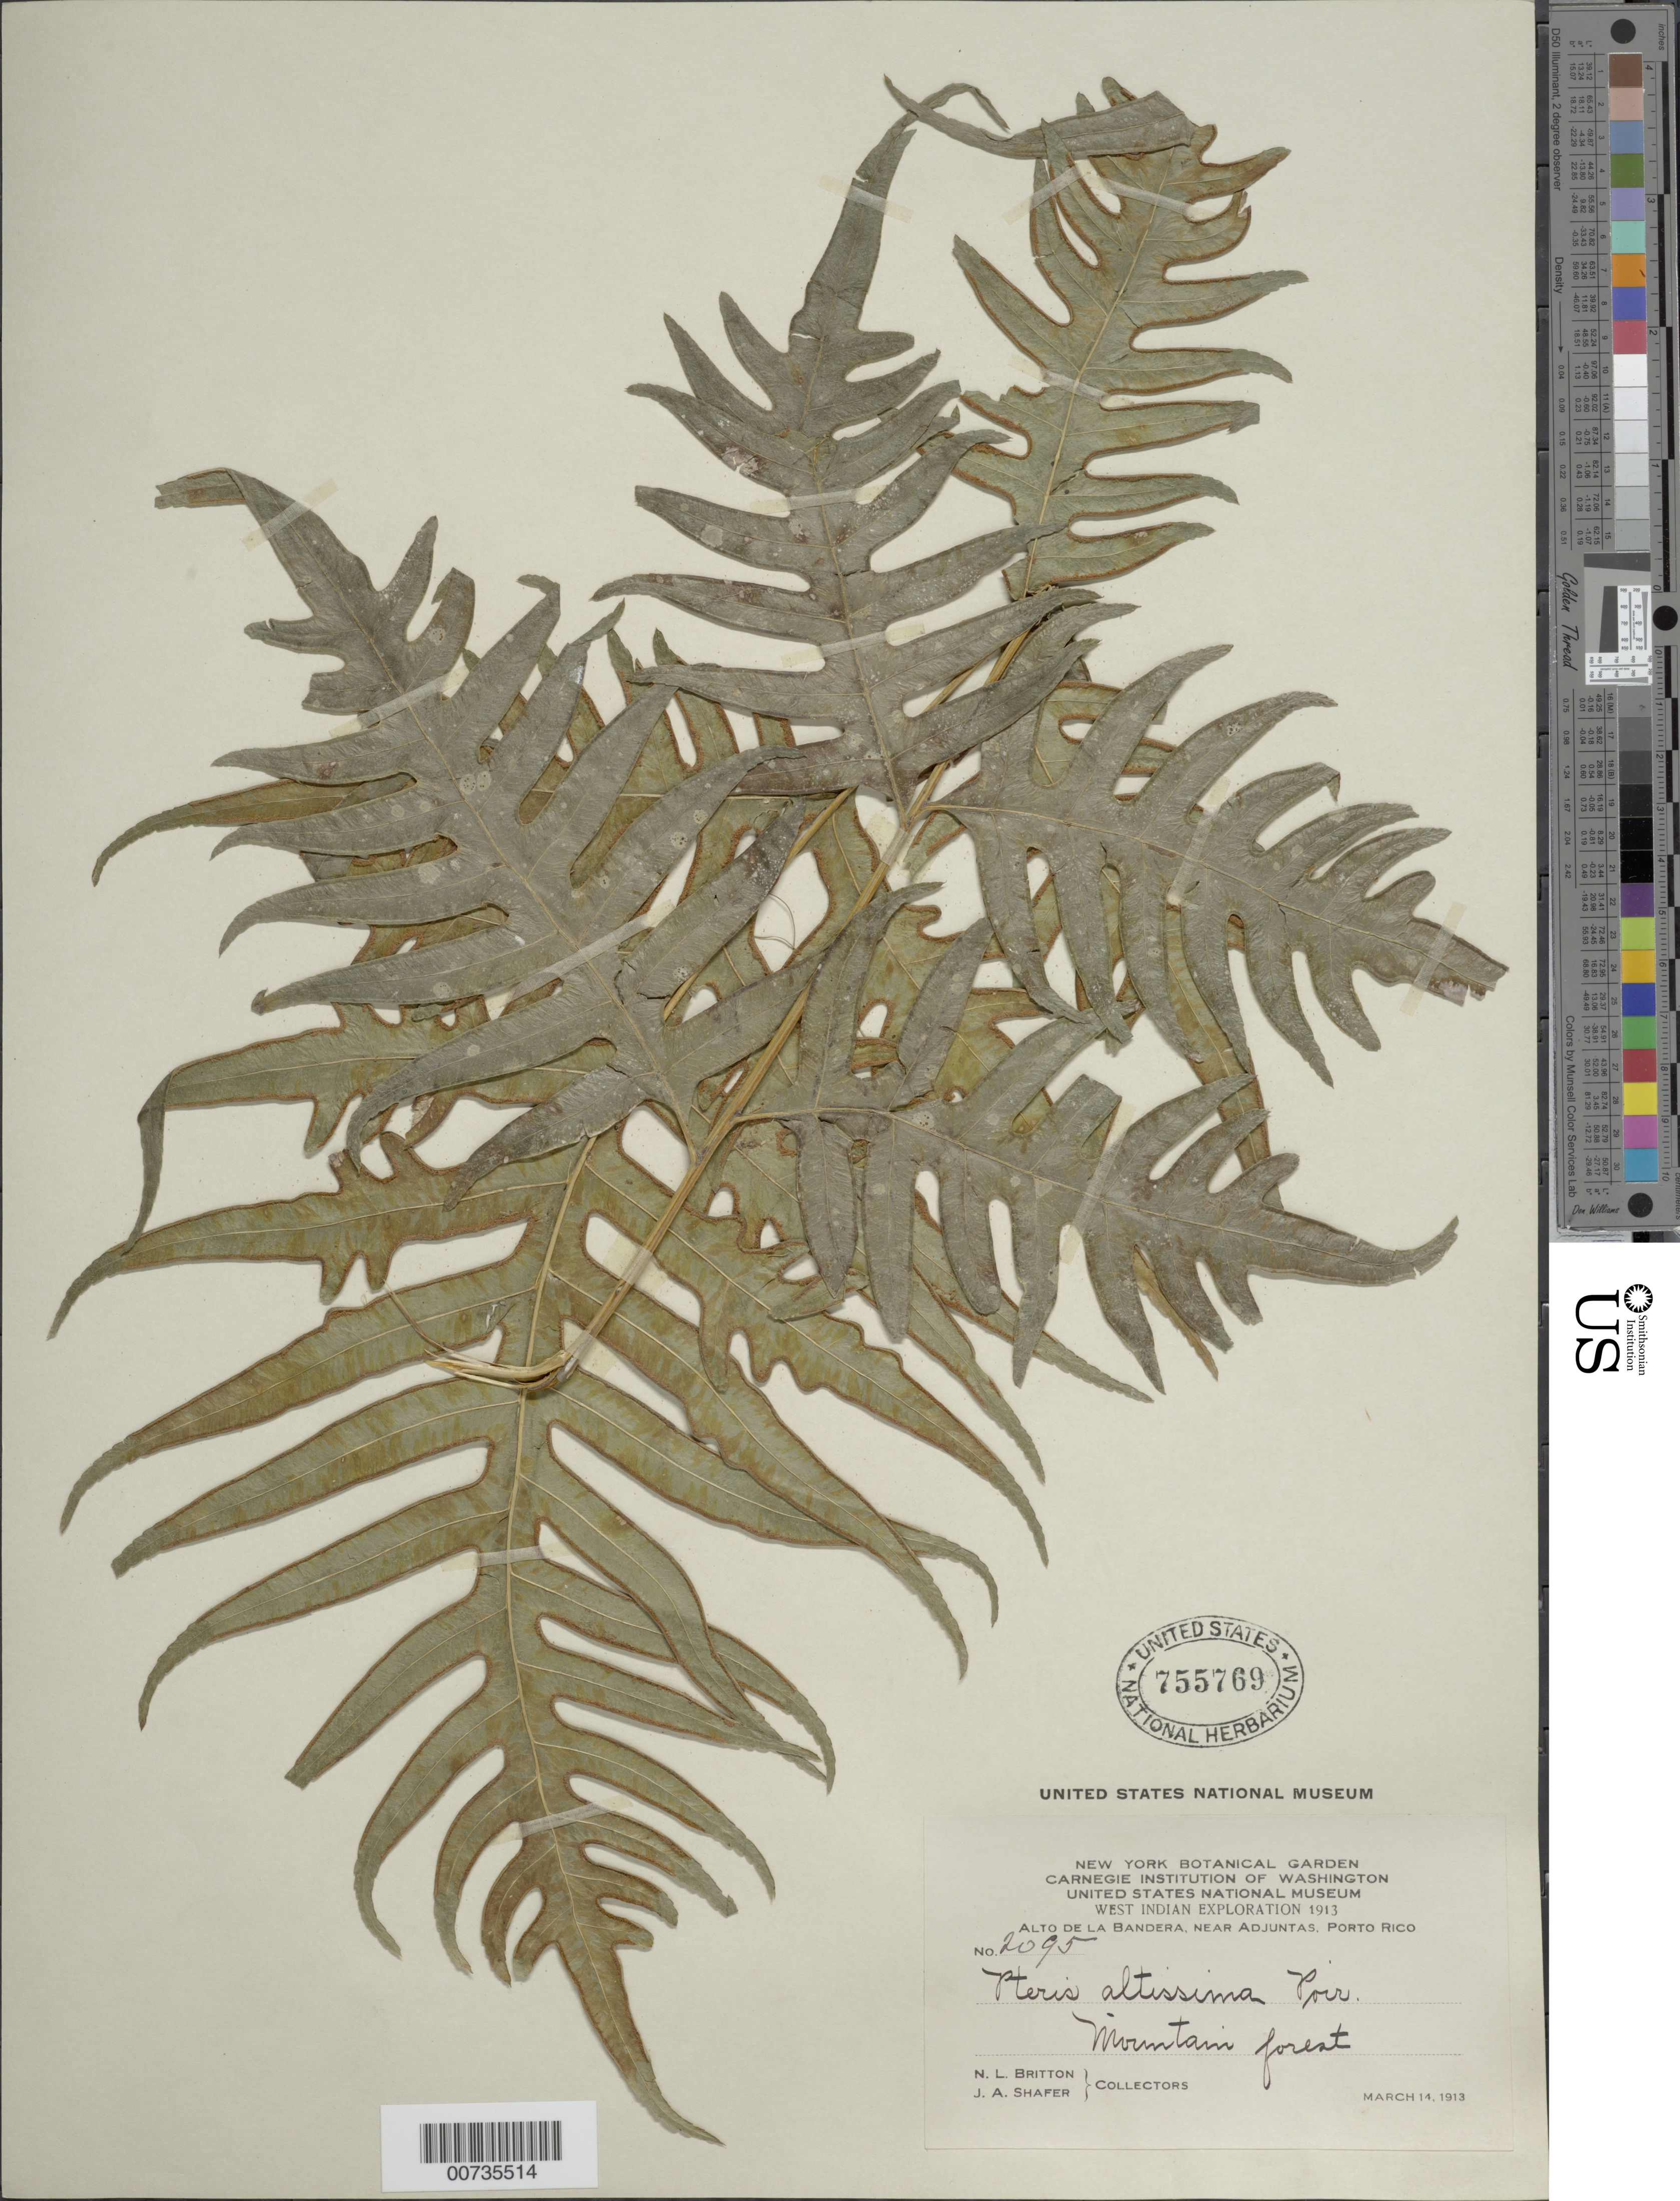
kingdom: Plantae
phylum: Tracheophyta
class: Polypodiopsida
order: Polypodiales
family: Pteridaceae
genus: Pteris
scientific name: Pteris altissima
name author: Poir.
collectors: N. Britton & J. A. Shafer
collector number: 2095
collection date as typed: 14 Mar 1913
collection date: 1913-03-14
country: Puerto Rico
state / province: Adjuntas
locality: Alto de la Bandera, near Adjuntas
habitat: Mountain forest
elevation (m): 700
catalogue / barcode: US 755769